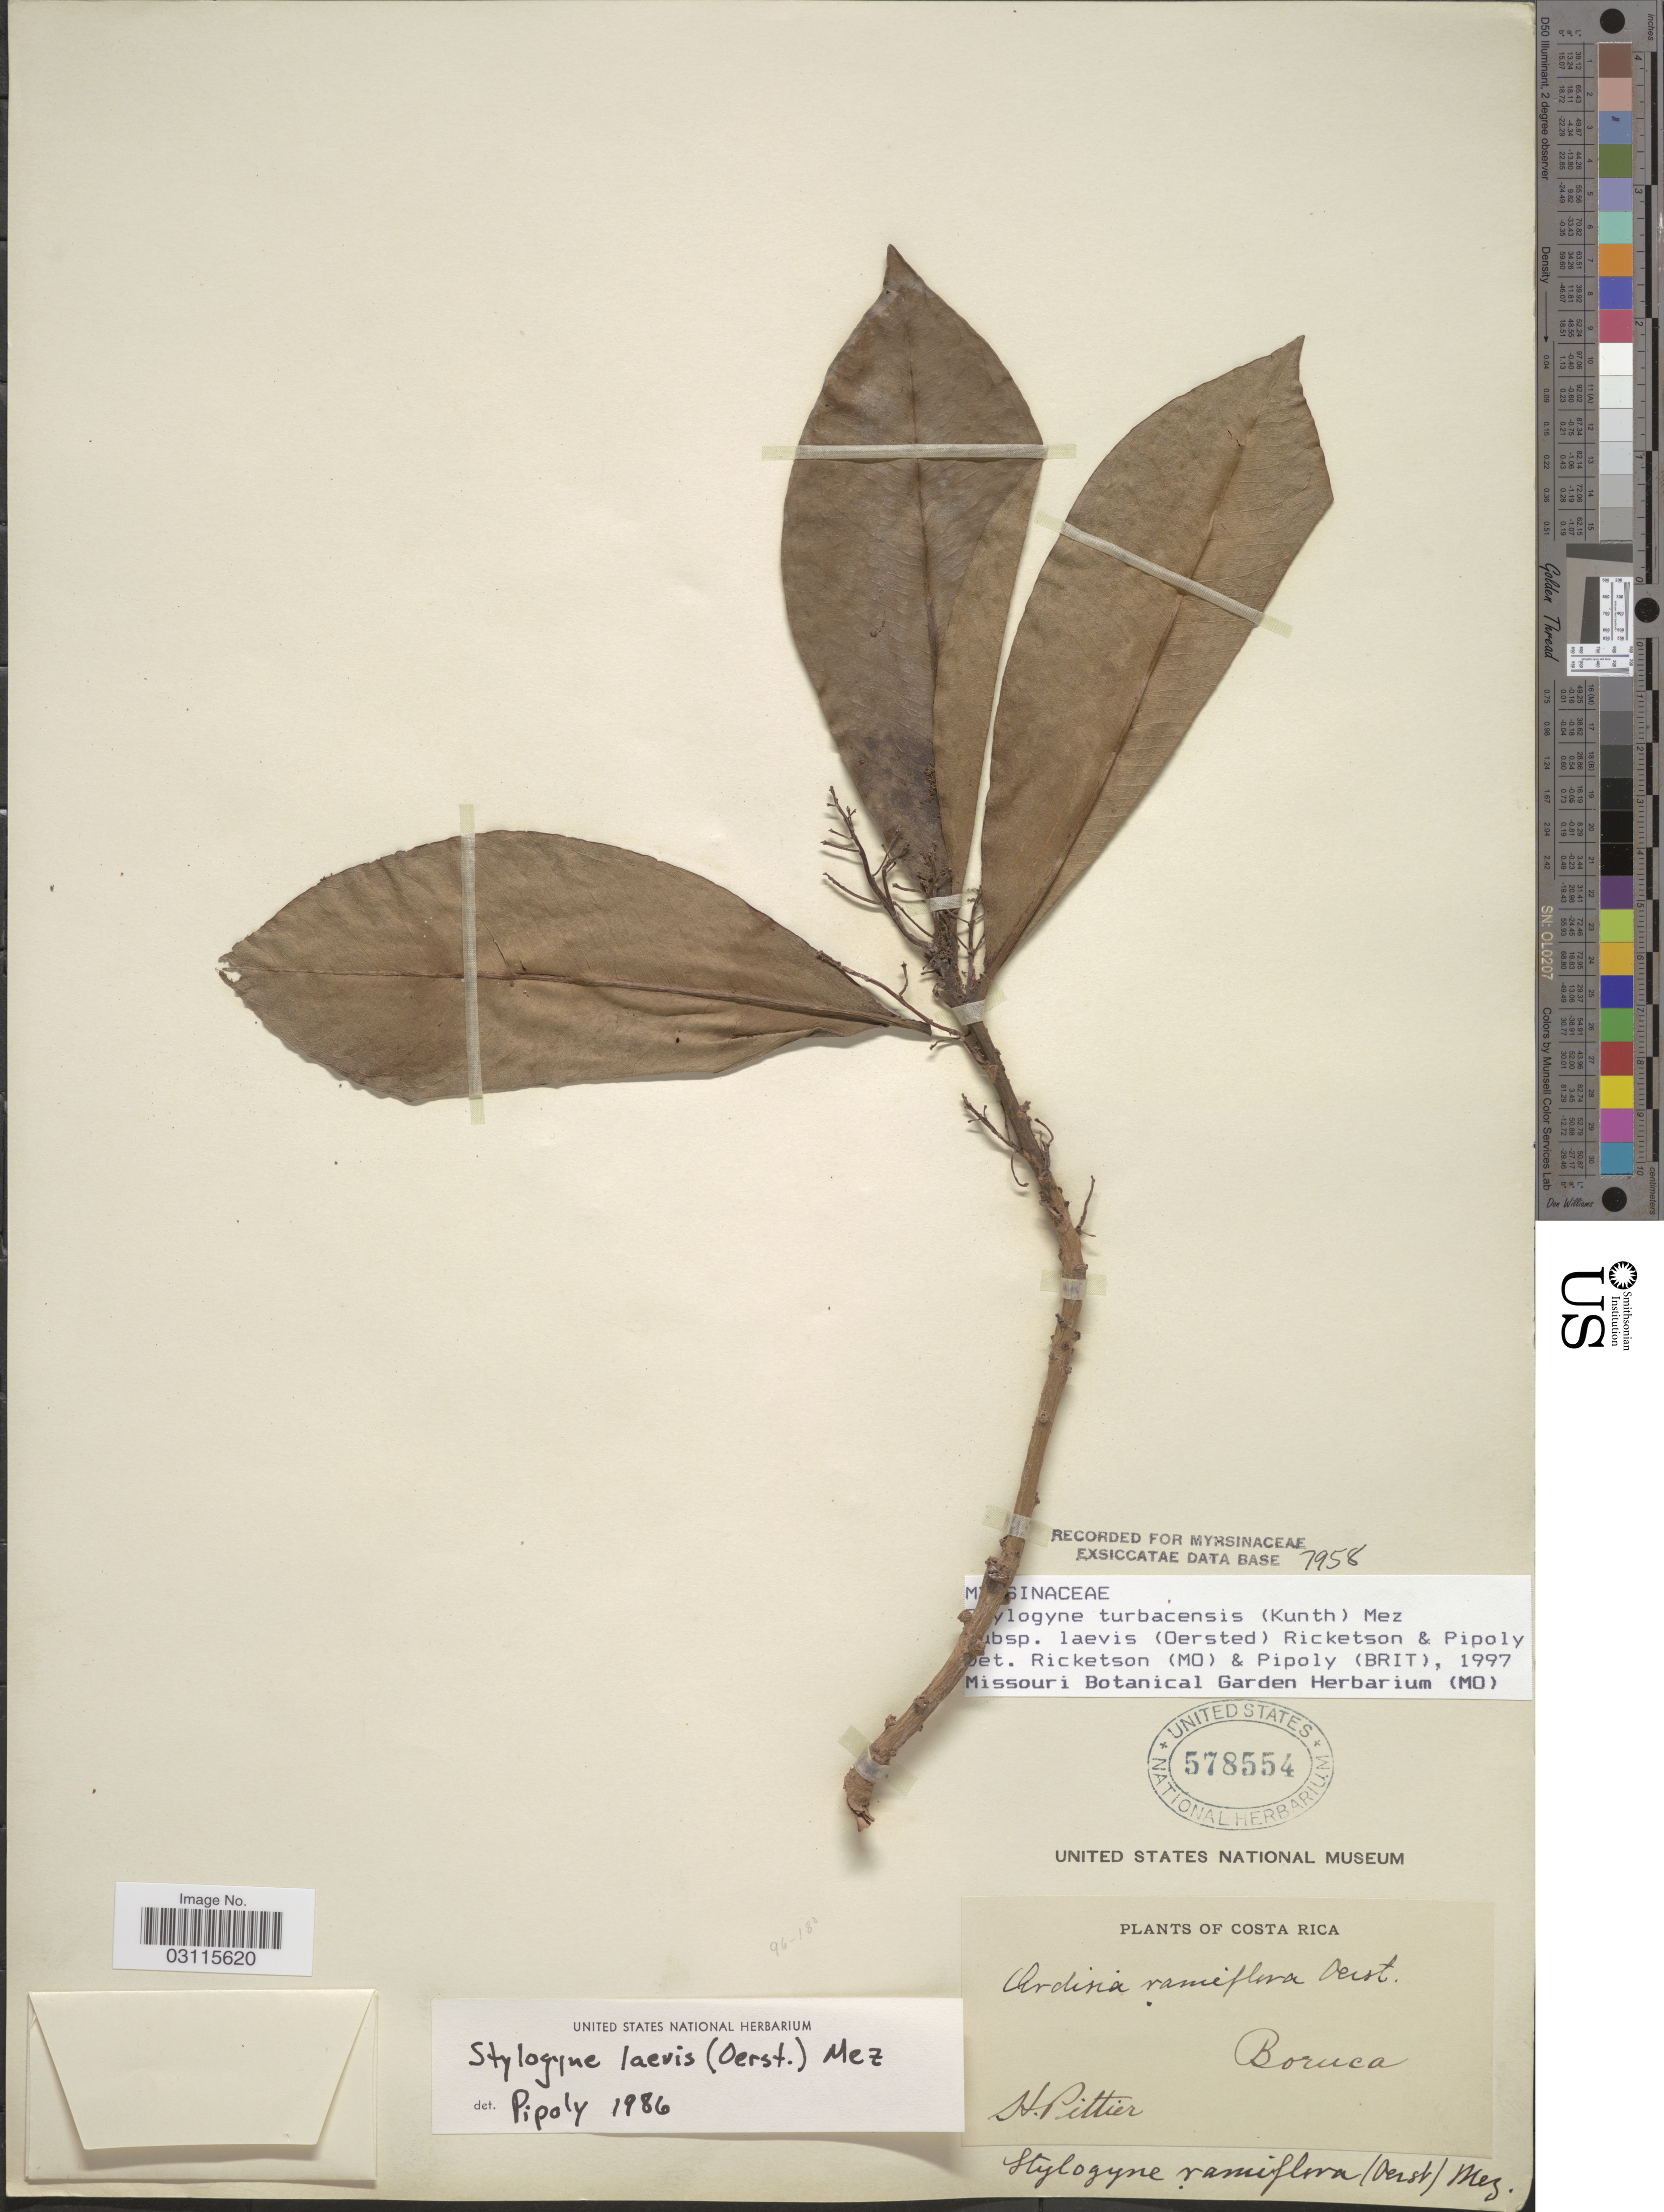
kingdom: Plantae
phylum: Tracheophyta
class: Magnoliopsida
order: Ericales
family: Primulaceae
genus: Stylogyne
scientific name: Stylogyne turbacensis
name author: (Kunth) Mez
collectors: H. F. Pittier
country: Costa Rica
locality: Boruca.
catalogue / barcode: US 578554